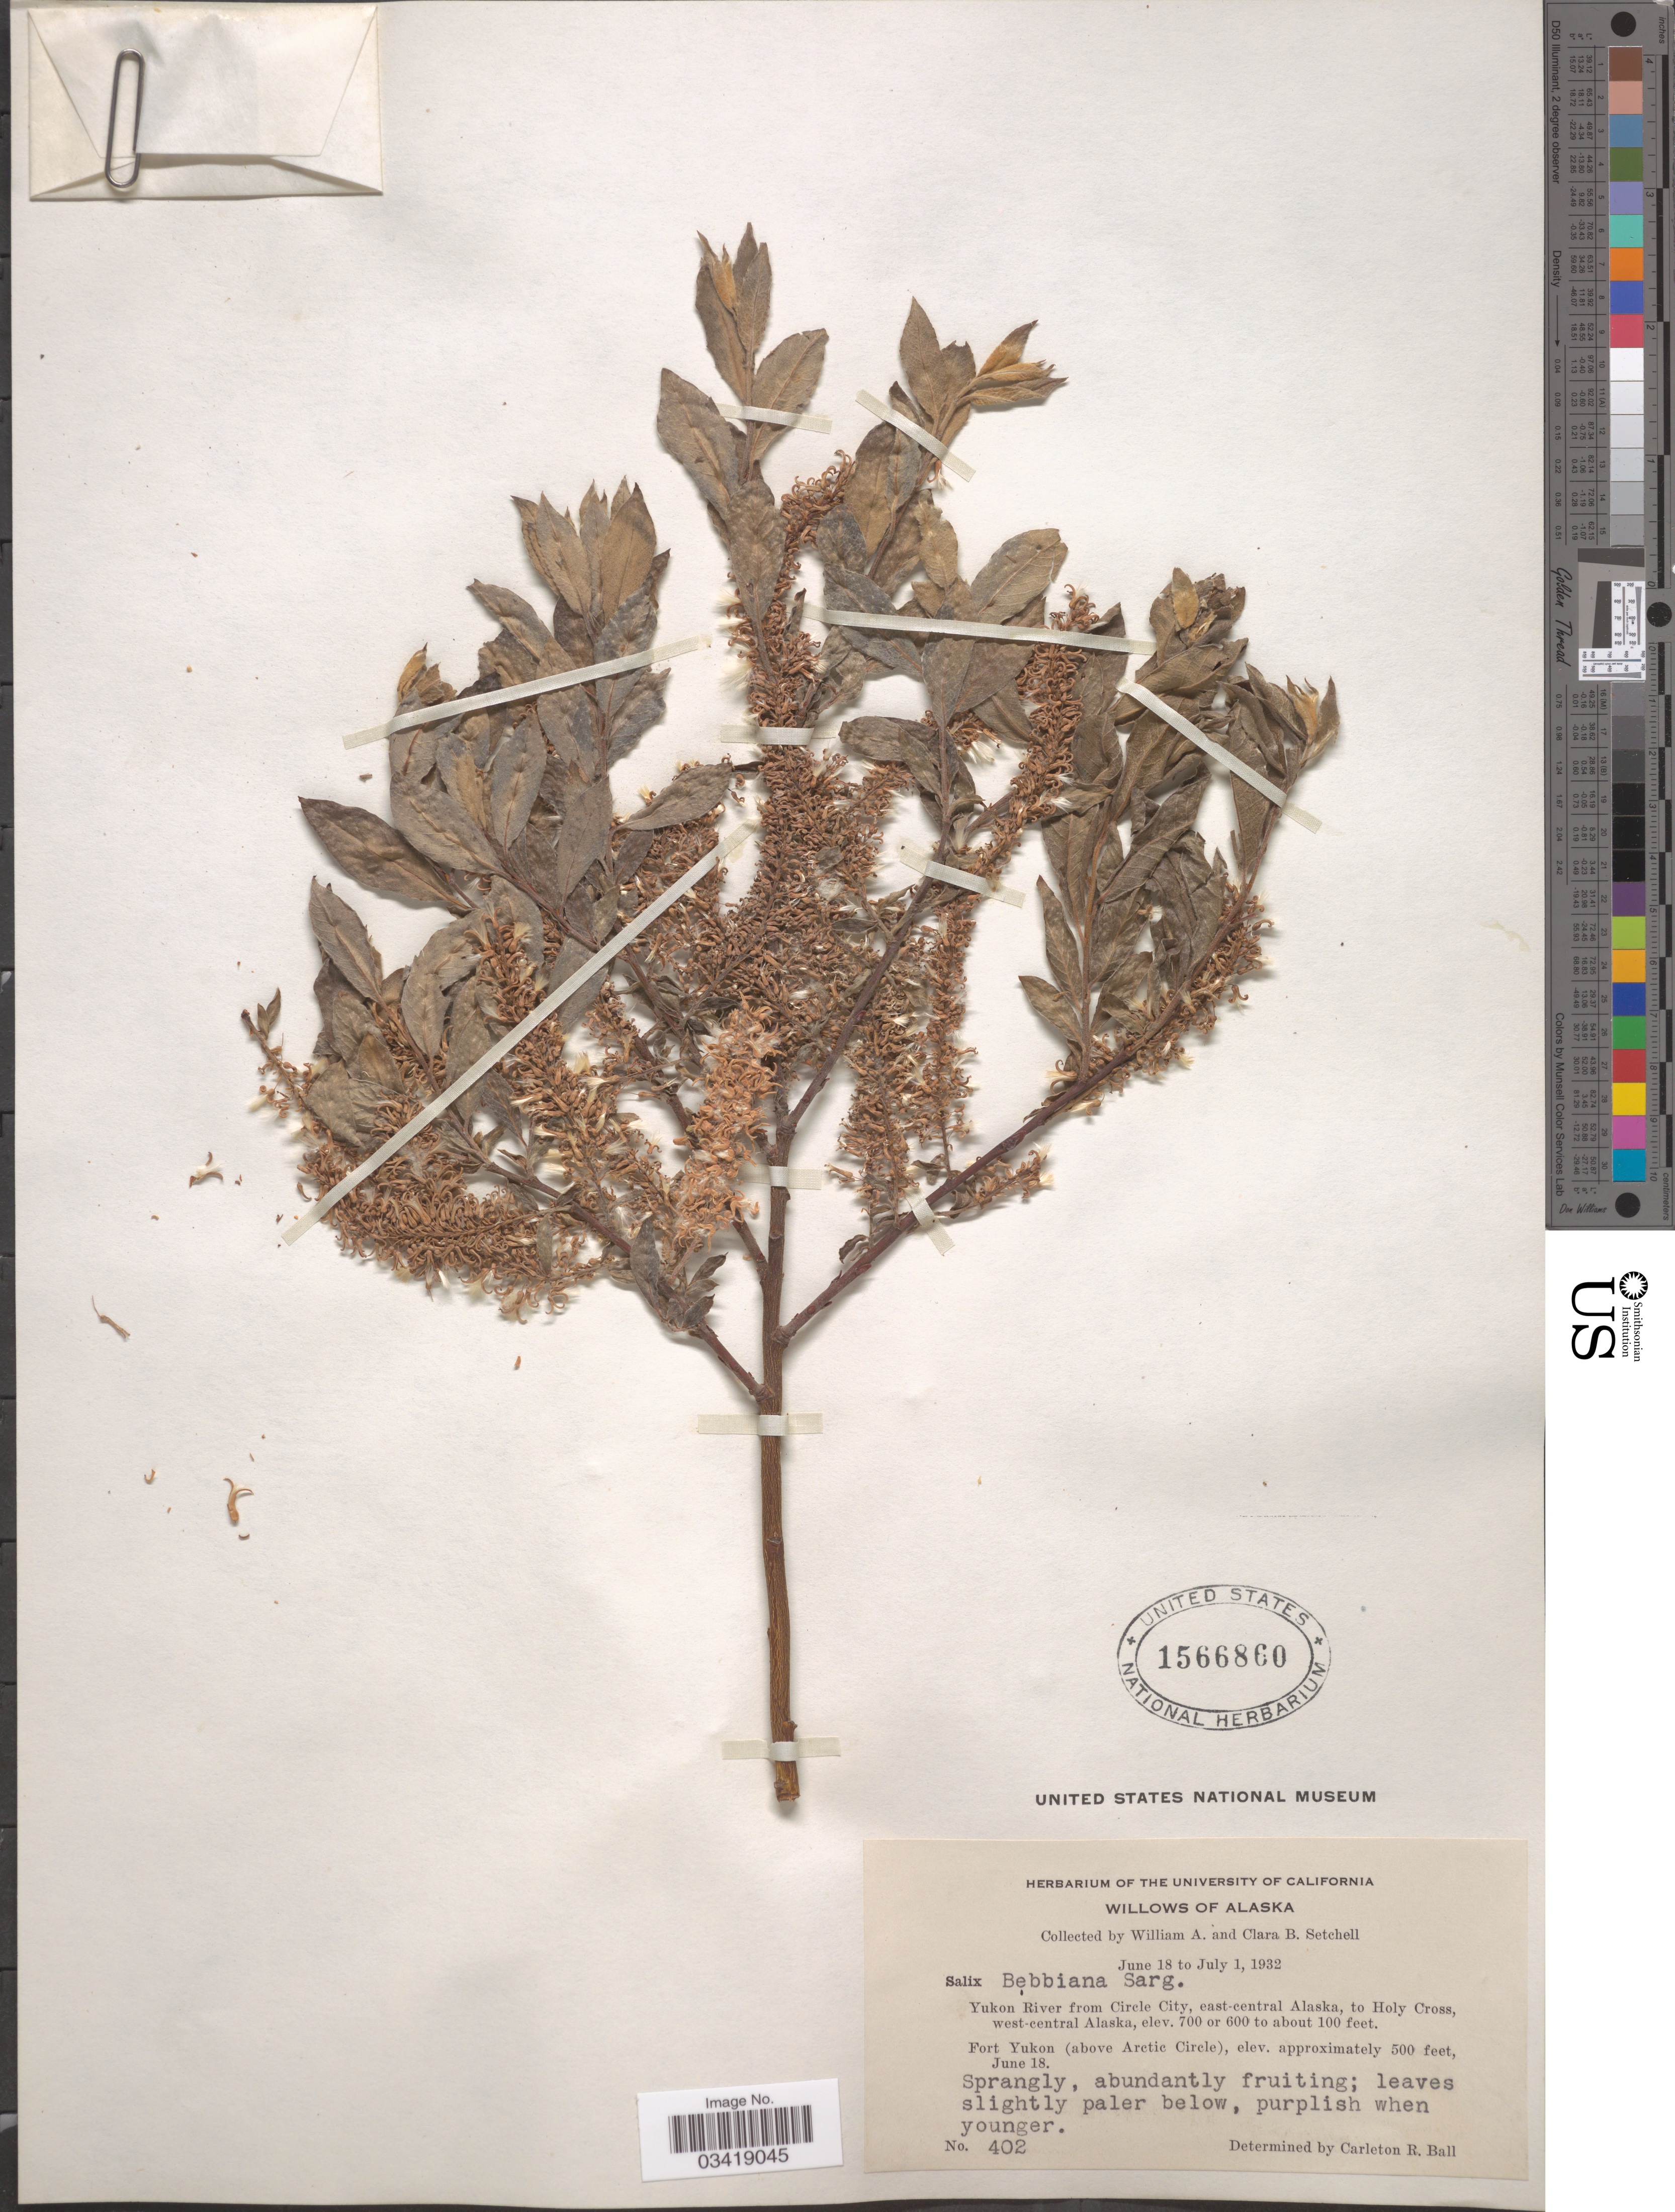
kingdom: Plantae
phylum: Tracheophyta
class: Magnoliopsida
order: Malpighiales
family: Salicaceae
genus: Salix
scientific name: Salix bebbiana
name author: Sarg.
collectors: W. Setchell & C. B. Setchell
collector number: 402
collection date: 1932-06-18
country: United States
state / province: Alaska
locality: Yukon River from Circle City, east-central Alaska, to Holy Cross, west-central Alaska. Fort Yukon (above Arctic Circle).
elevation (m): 30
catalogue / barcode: US 1566860